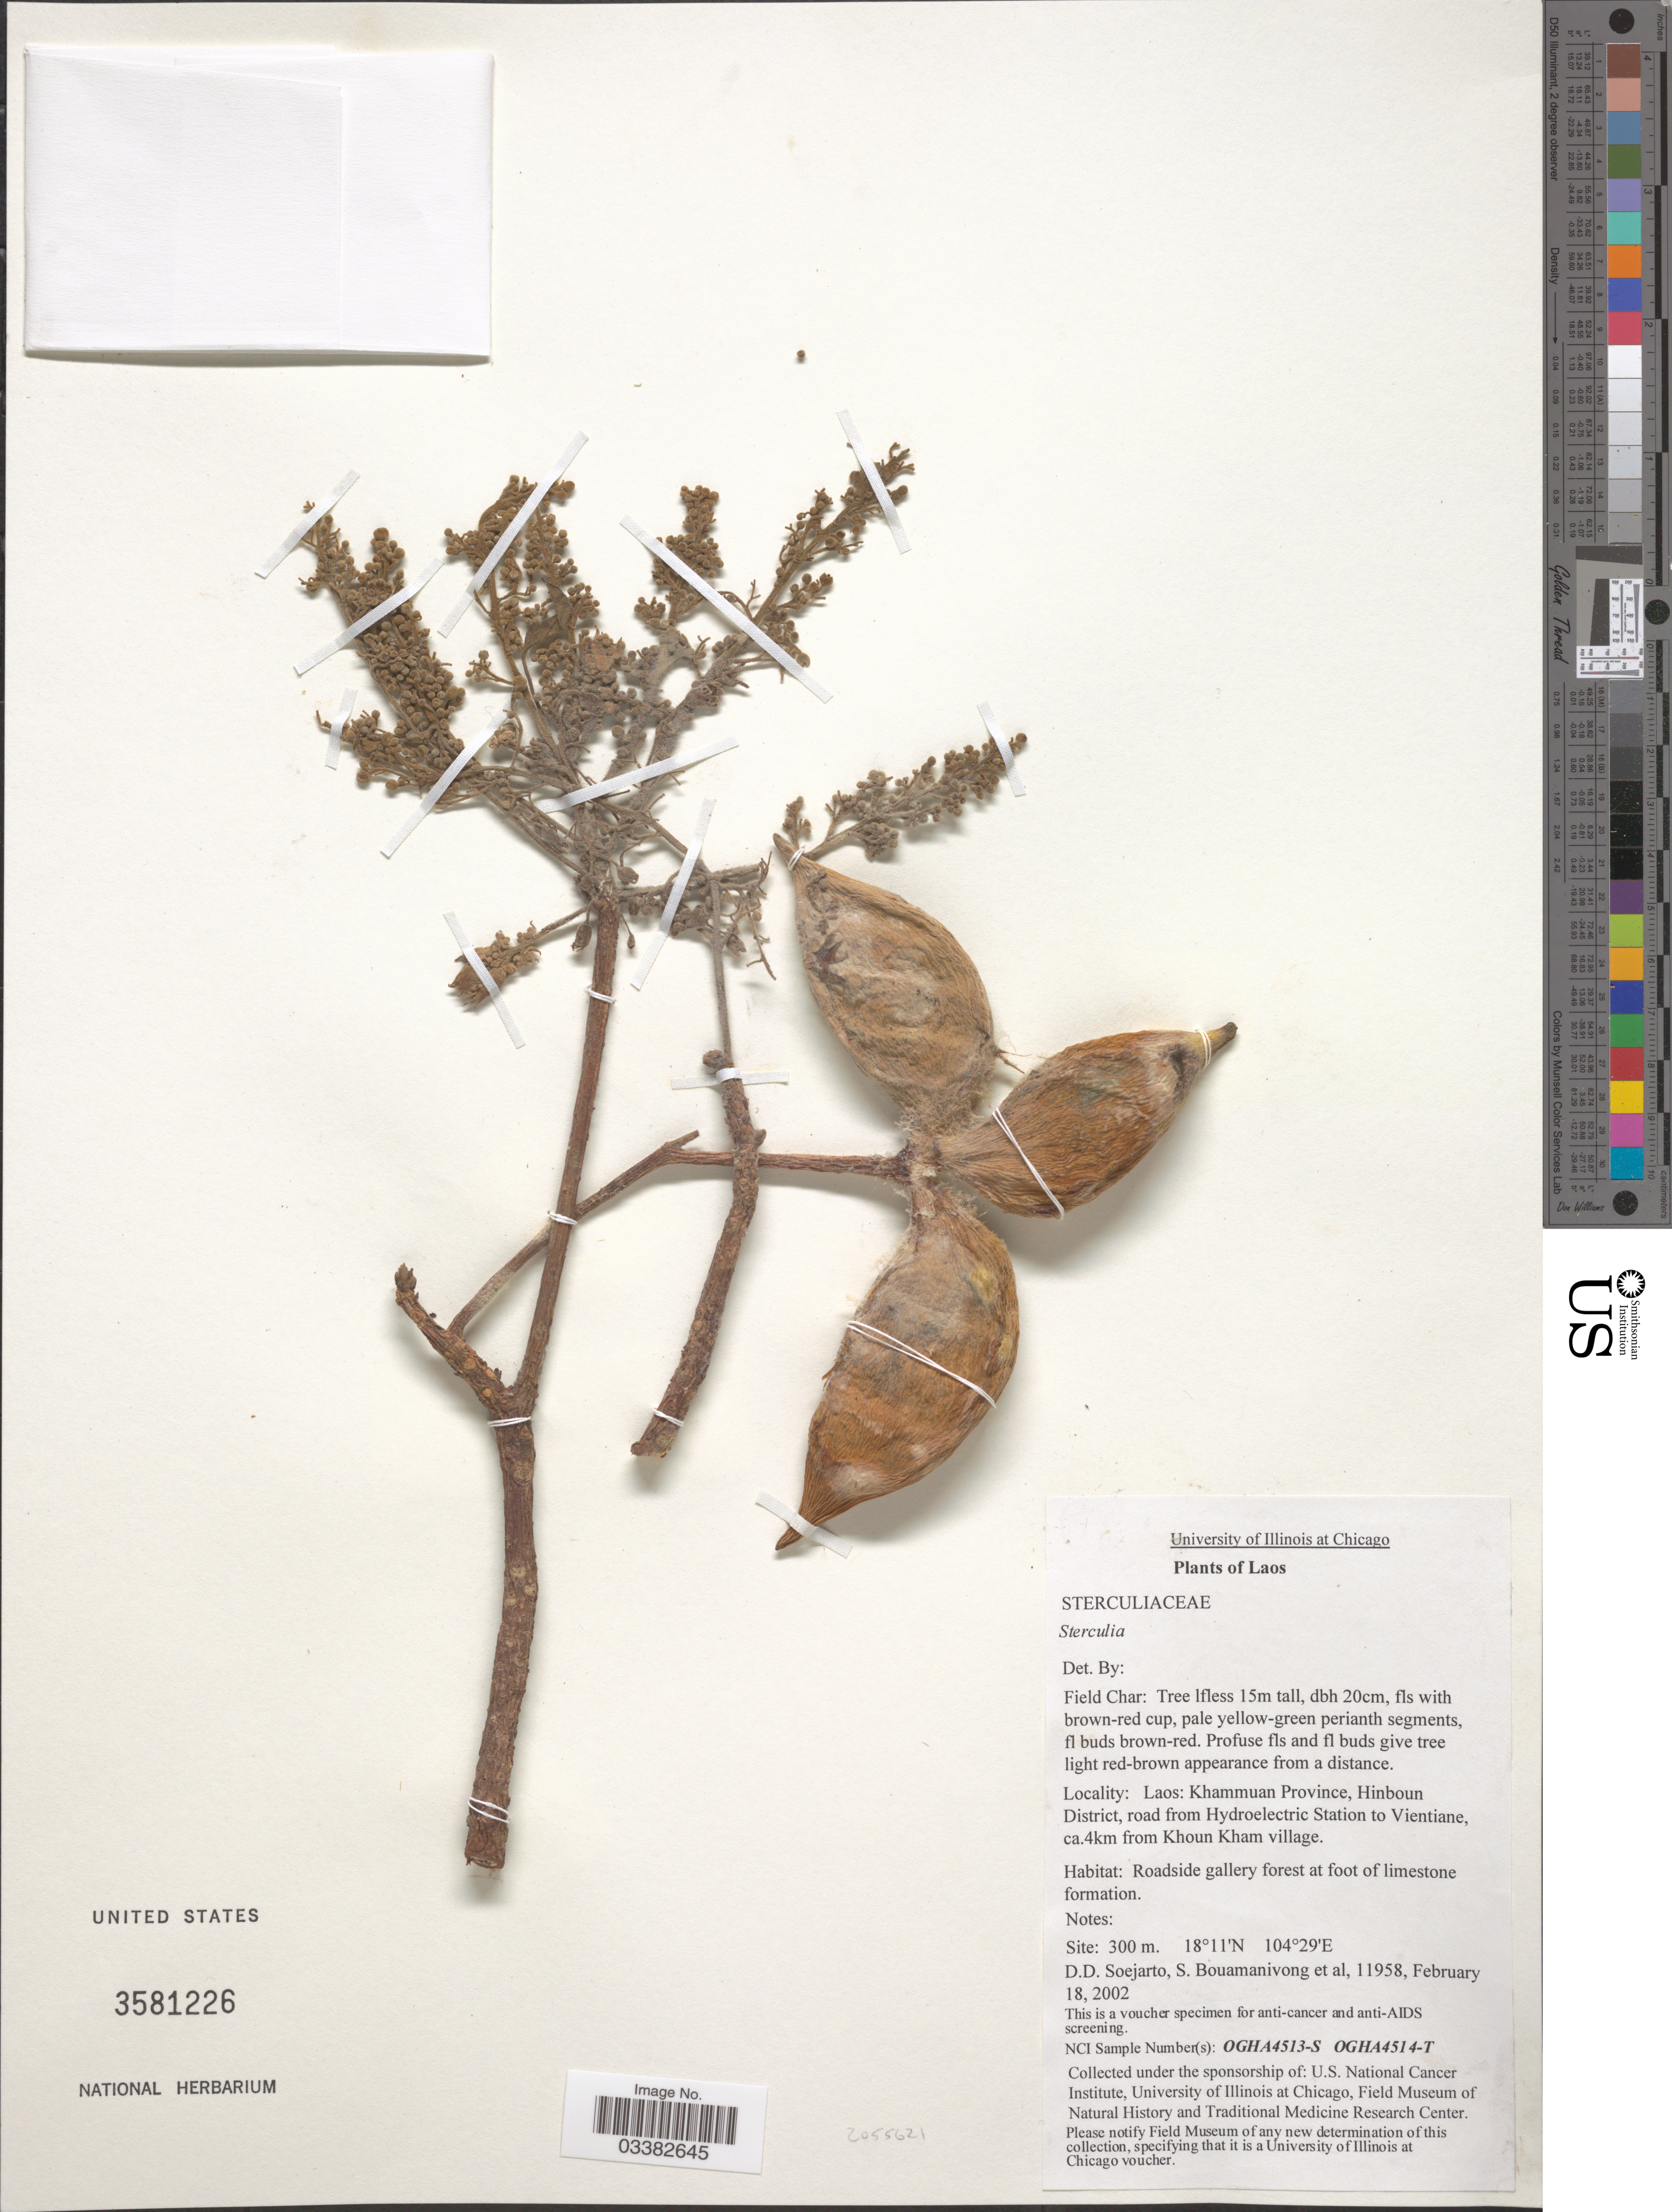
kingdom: Plantae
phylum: Tracheophyta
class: Magnoliopsida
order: Malvales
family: Malvaceae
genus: Sterculia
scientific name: Sterculia sp.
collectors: S. Bouamanivong & et al.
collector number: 11958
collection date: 2002-02-18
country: Laos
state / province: Khammouan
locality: Khammuan Province, Hinboun District, road from Hydroelectric Station to Vientiane, ca.4km from Khoun Kham village.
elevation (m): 300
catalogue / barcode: US 3581226